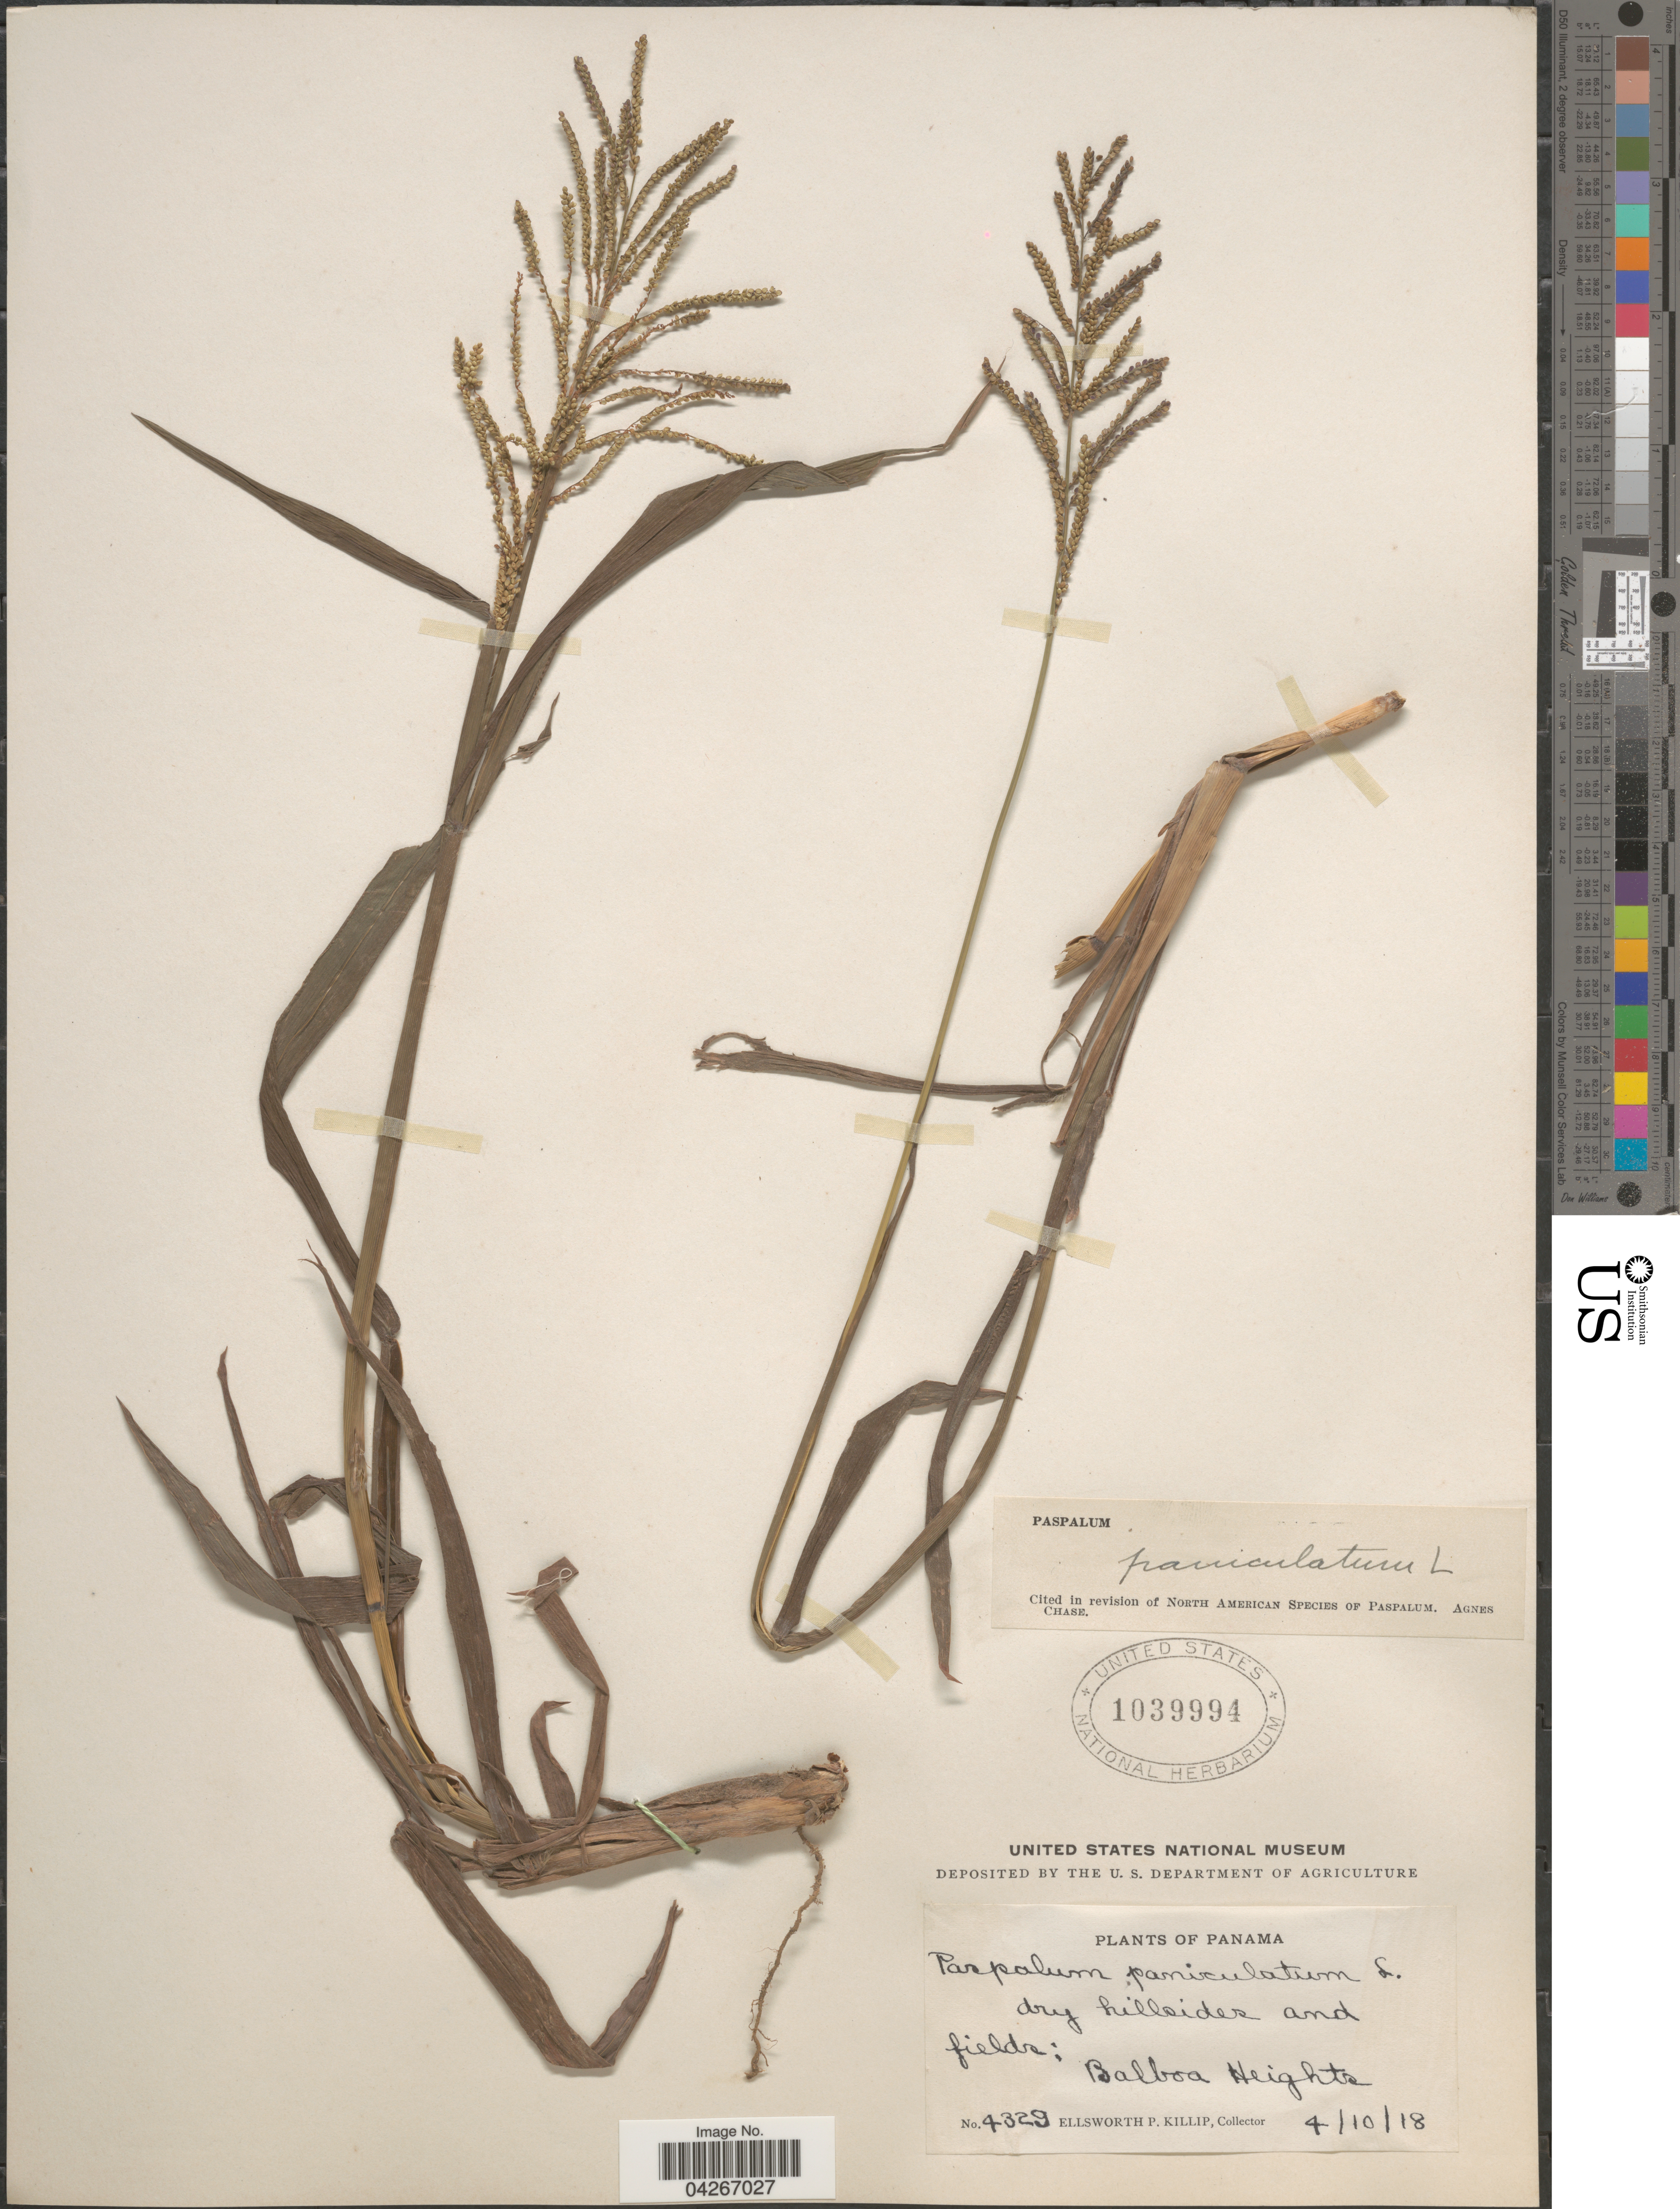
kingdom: Plantae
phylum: Tracheophyta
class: Liliopsida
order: Poales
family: Poaceae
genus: Paspalum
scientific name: Paspalum paniculatum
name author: L.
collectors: E. P. Killip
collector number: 4329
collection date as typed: Transcribed d/m/y: 4/10/18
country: Panama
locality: Balboa Heights.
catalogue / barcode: US 1039994